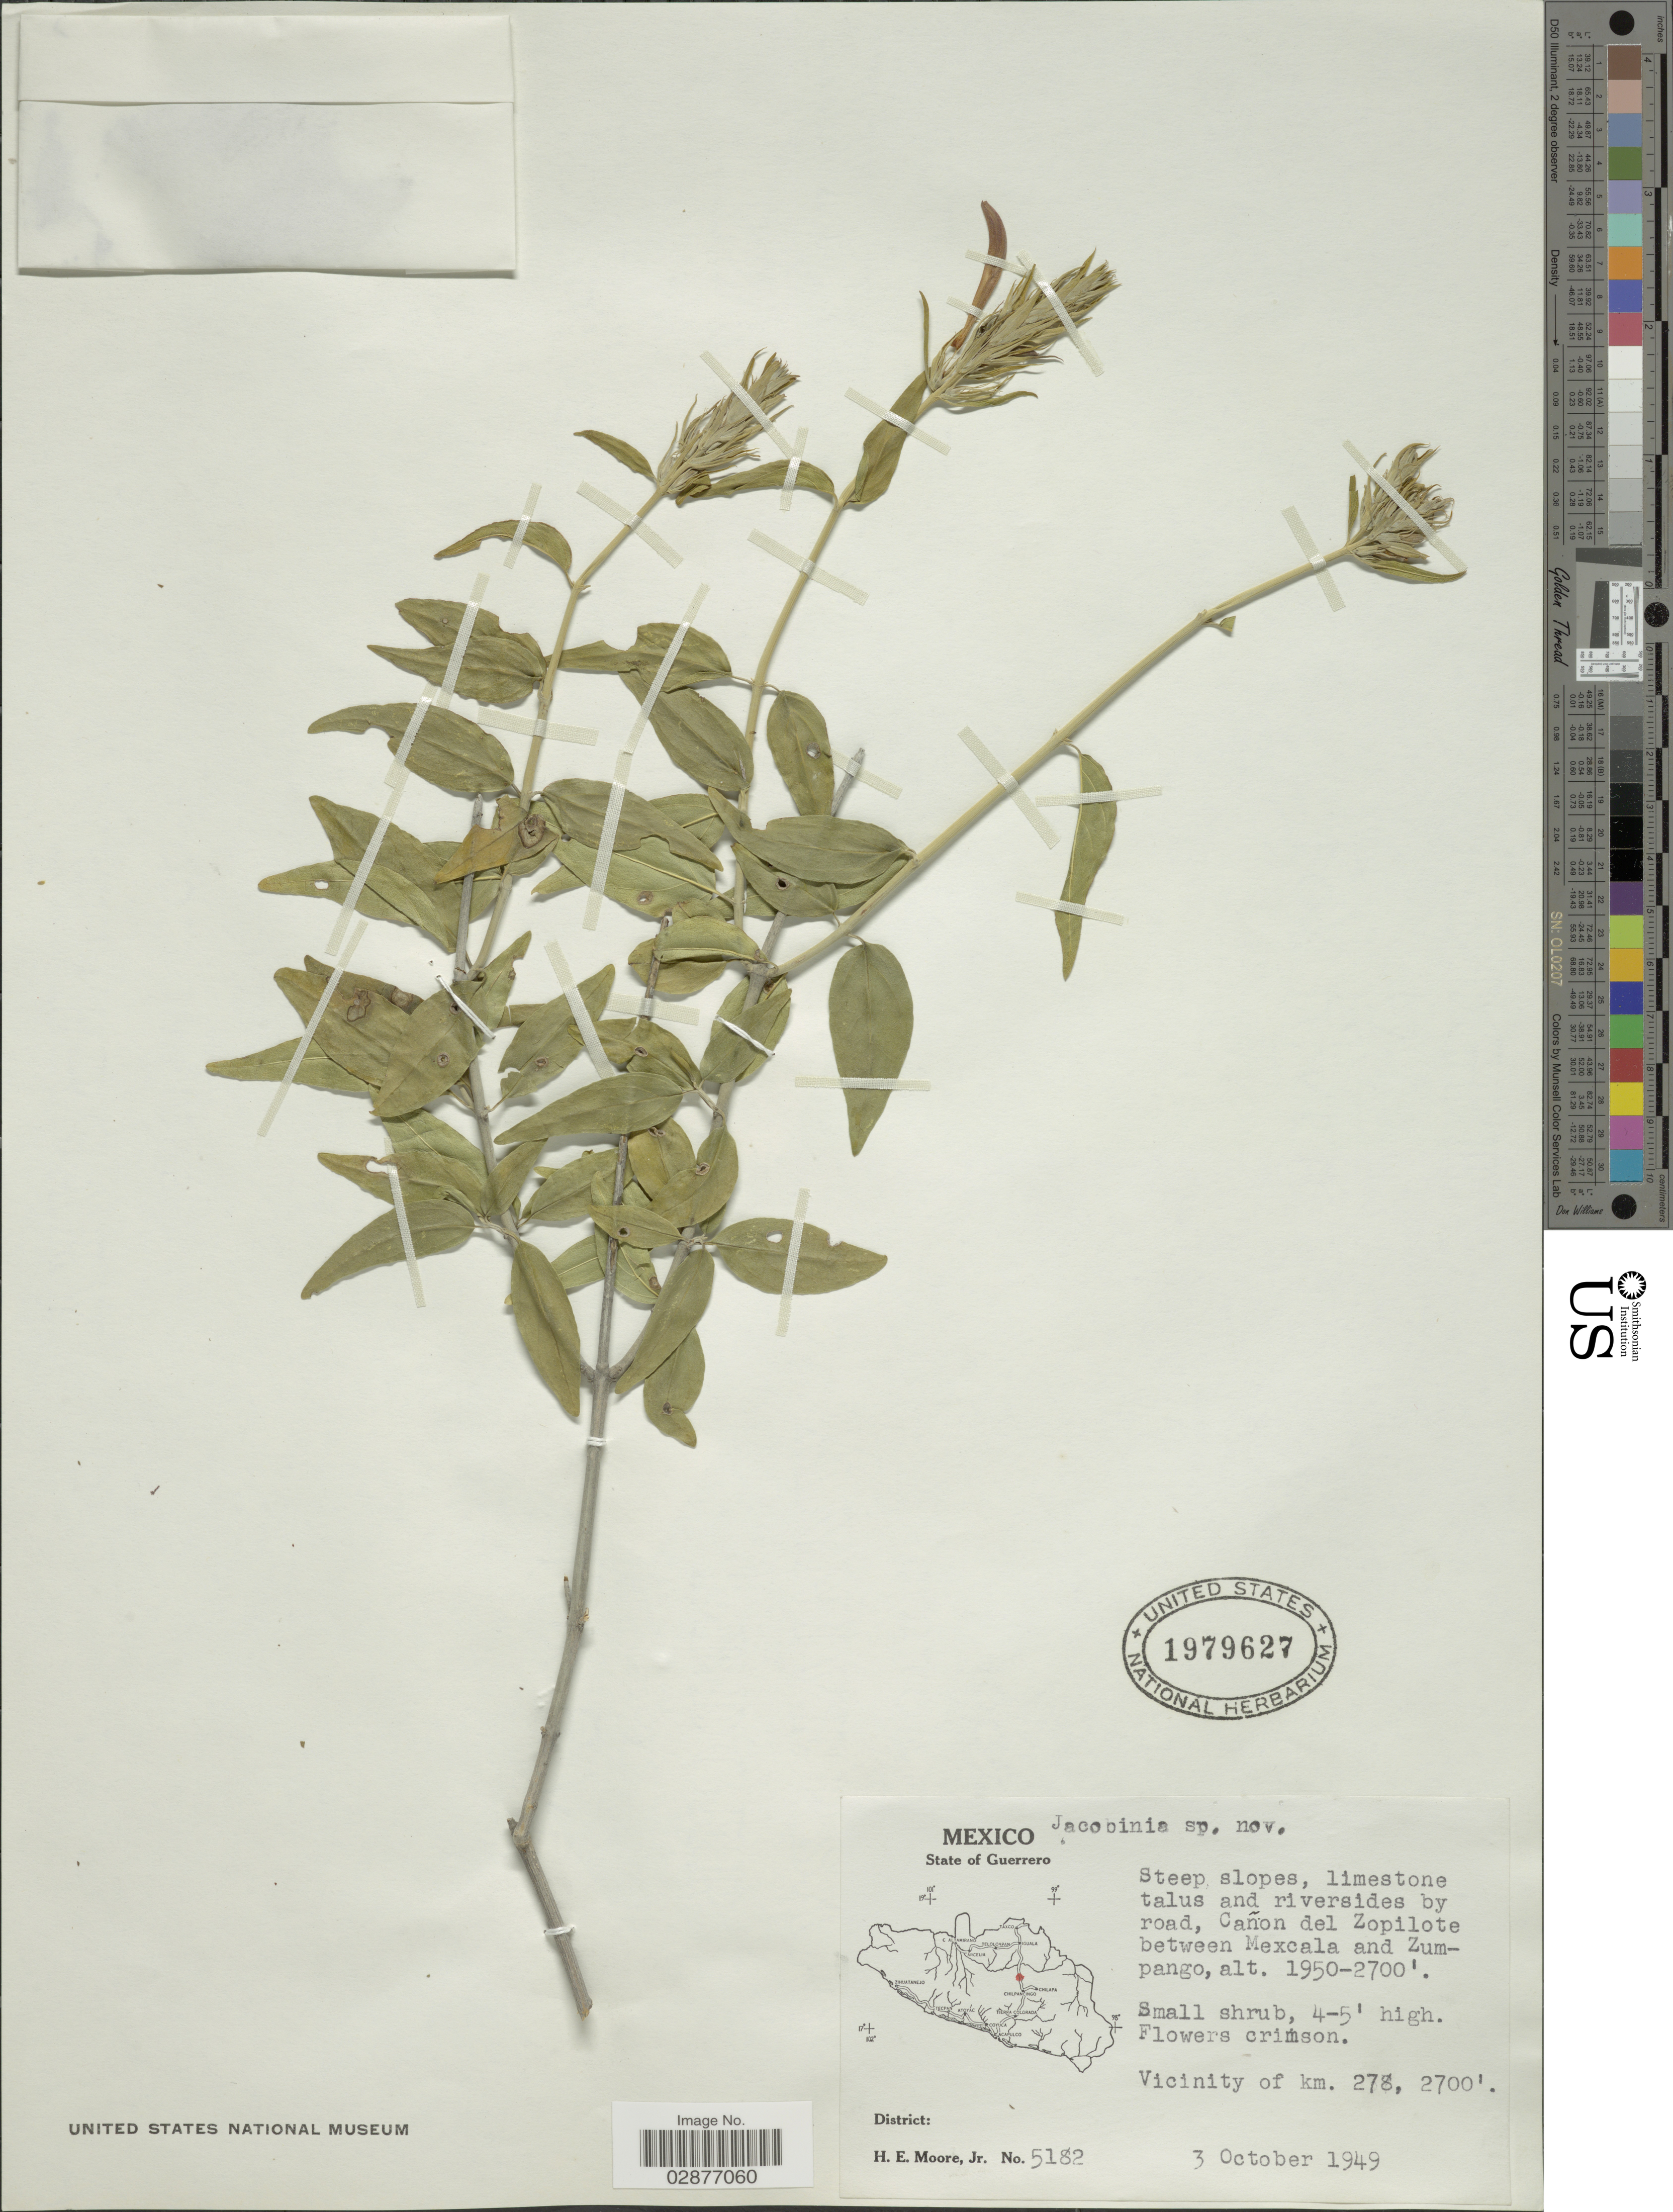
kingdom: Plantae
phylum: Tracheophyta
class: Magnoliopsida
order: Lamiales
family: Acanthaceae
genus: Justicia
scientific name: Justicia zopilotensis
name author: Henrickson & Hiriart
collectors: H. Moore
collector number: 5182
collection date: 1949-10-03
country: Mexico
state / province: Guerrero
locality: Steep slopes, limestone talus and riversides by road, Cañon del Zopilote between Mexcala and Zumpango. Vicinity of km. 278.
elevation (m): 594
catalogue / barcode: US 1979627